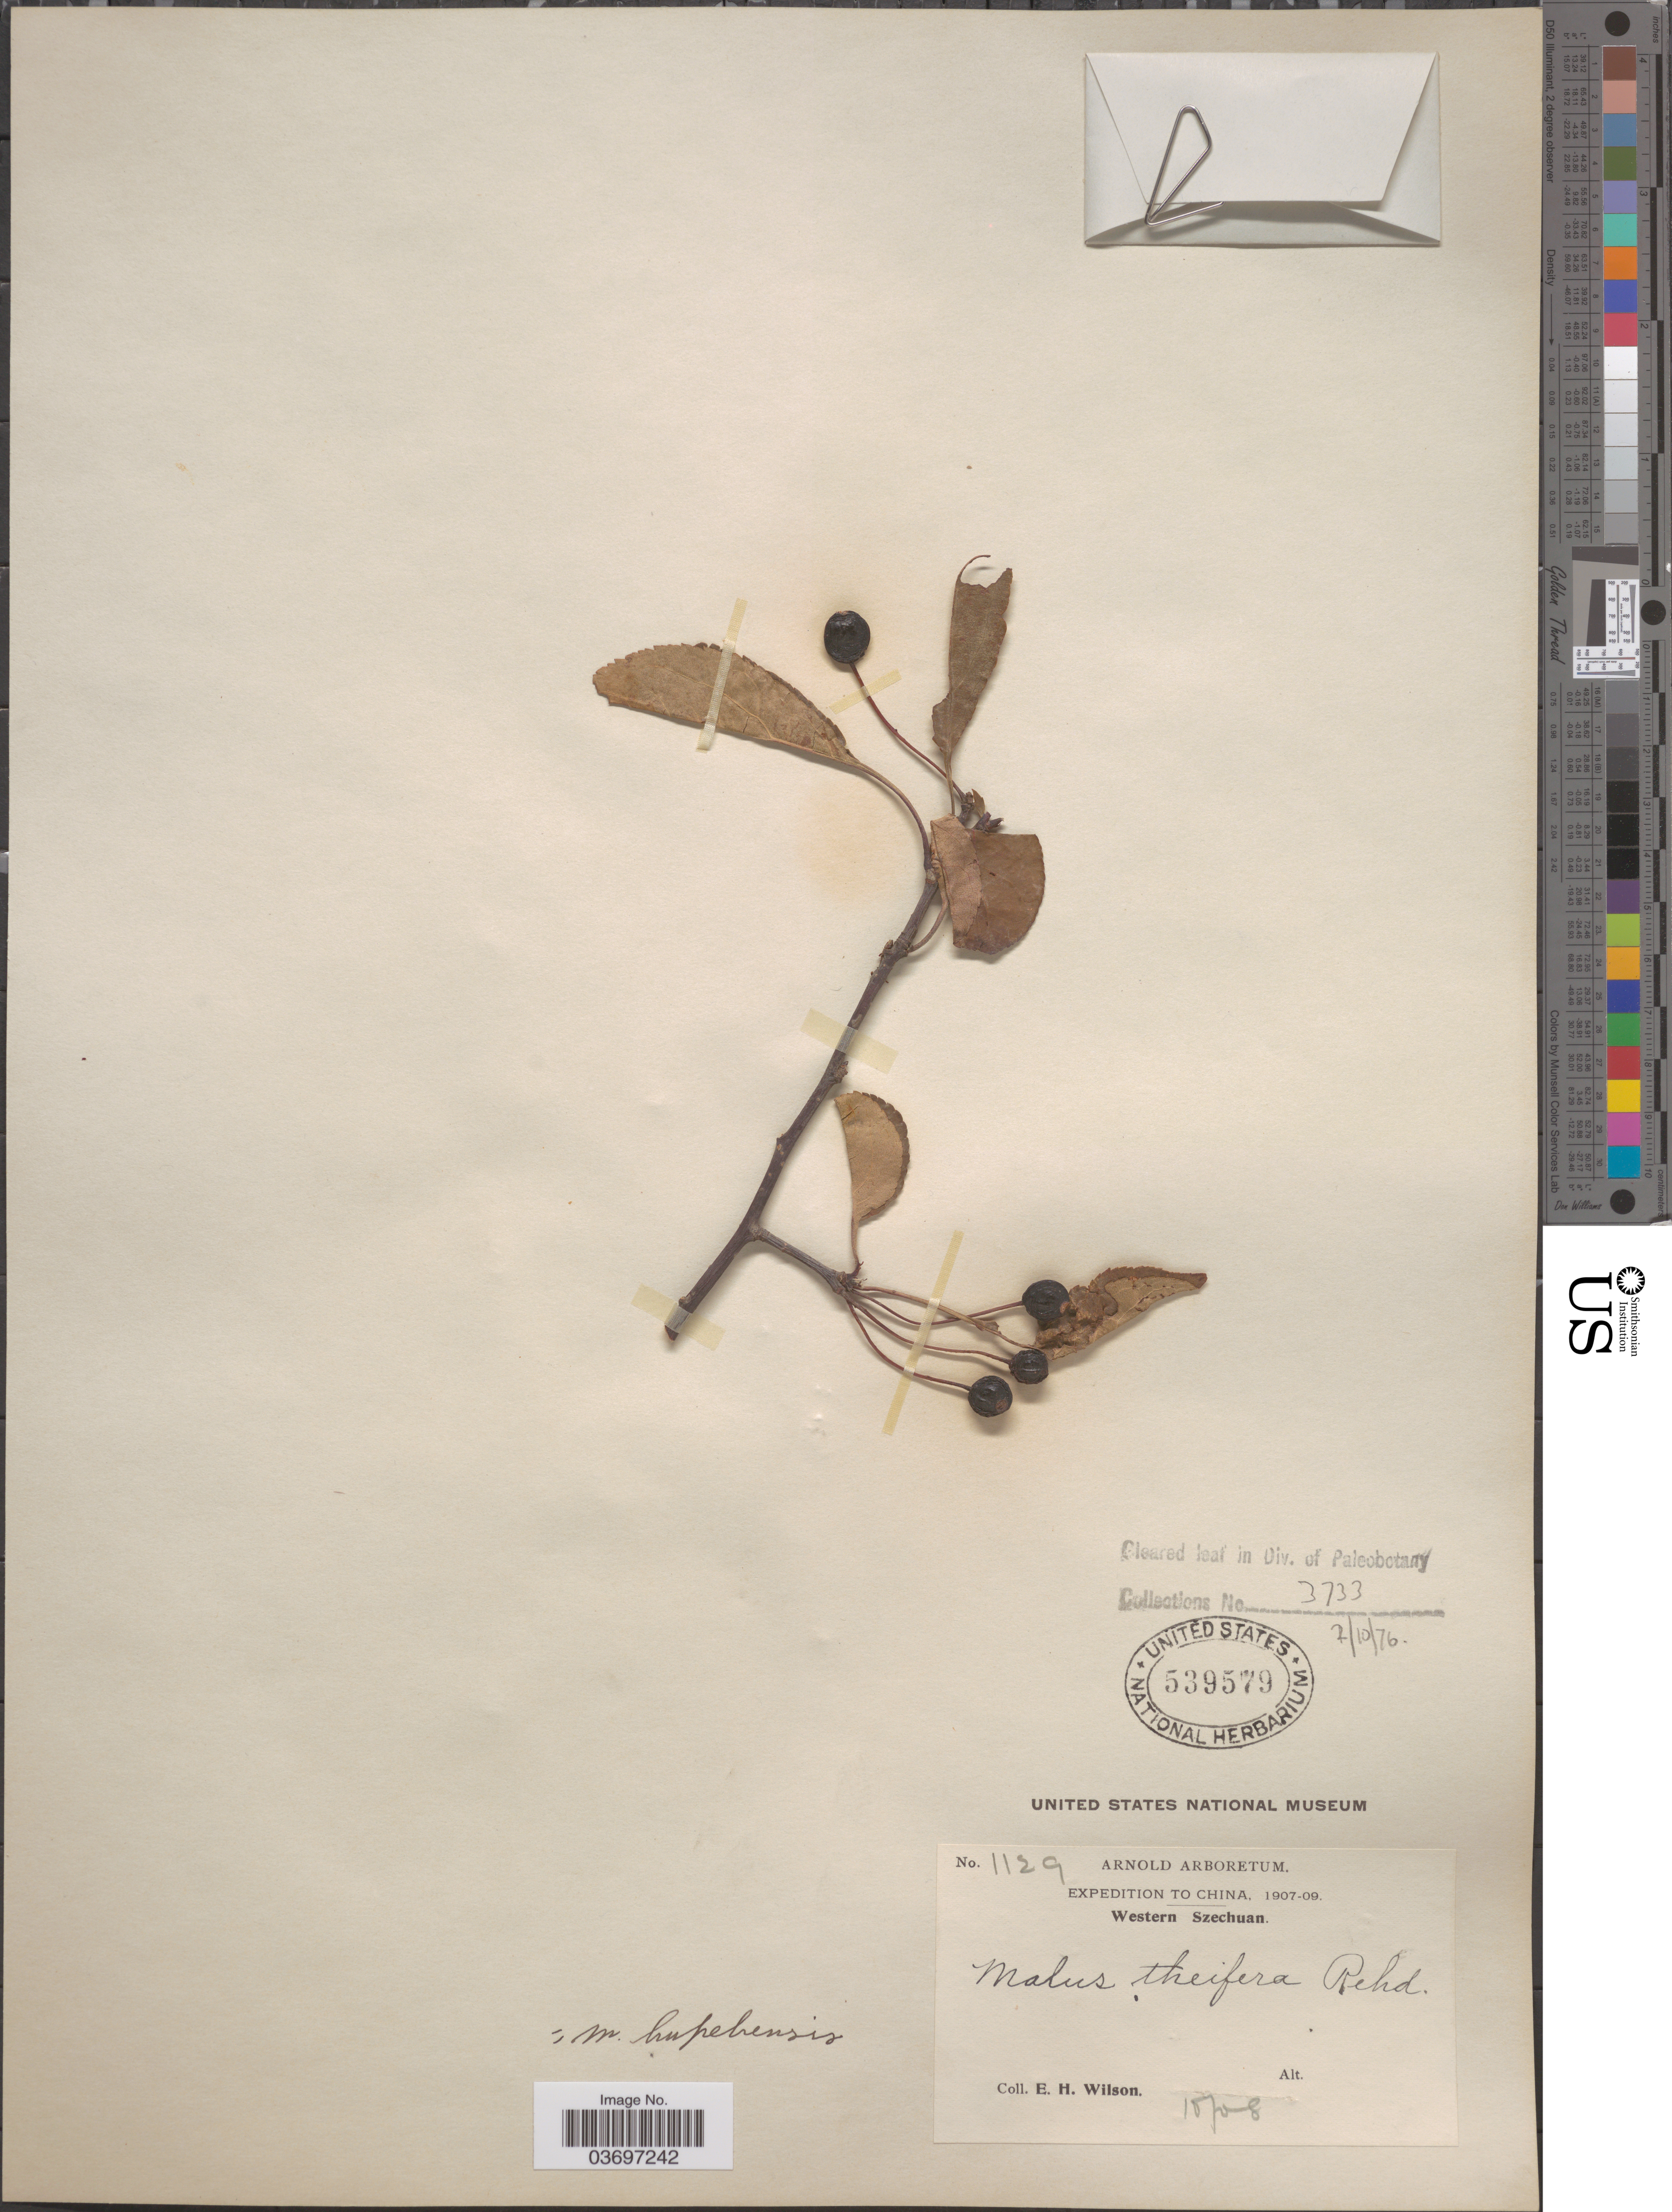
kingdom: Plantae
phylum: Tracheophyta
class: Magnoliopsida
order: Rosales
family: Rosaceae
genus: Malus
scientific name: Malus hupehensis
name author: (Pamp.) Rehder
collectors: E. Wilson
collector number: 1129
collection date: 1909-10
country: China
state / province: Sichuan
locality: Western Szechuan.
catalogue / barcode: US 539579